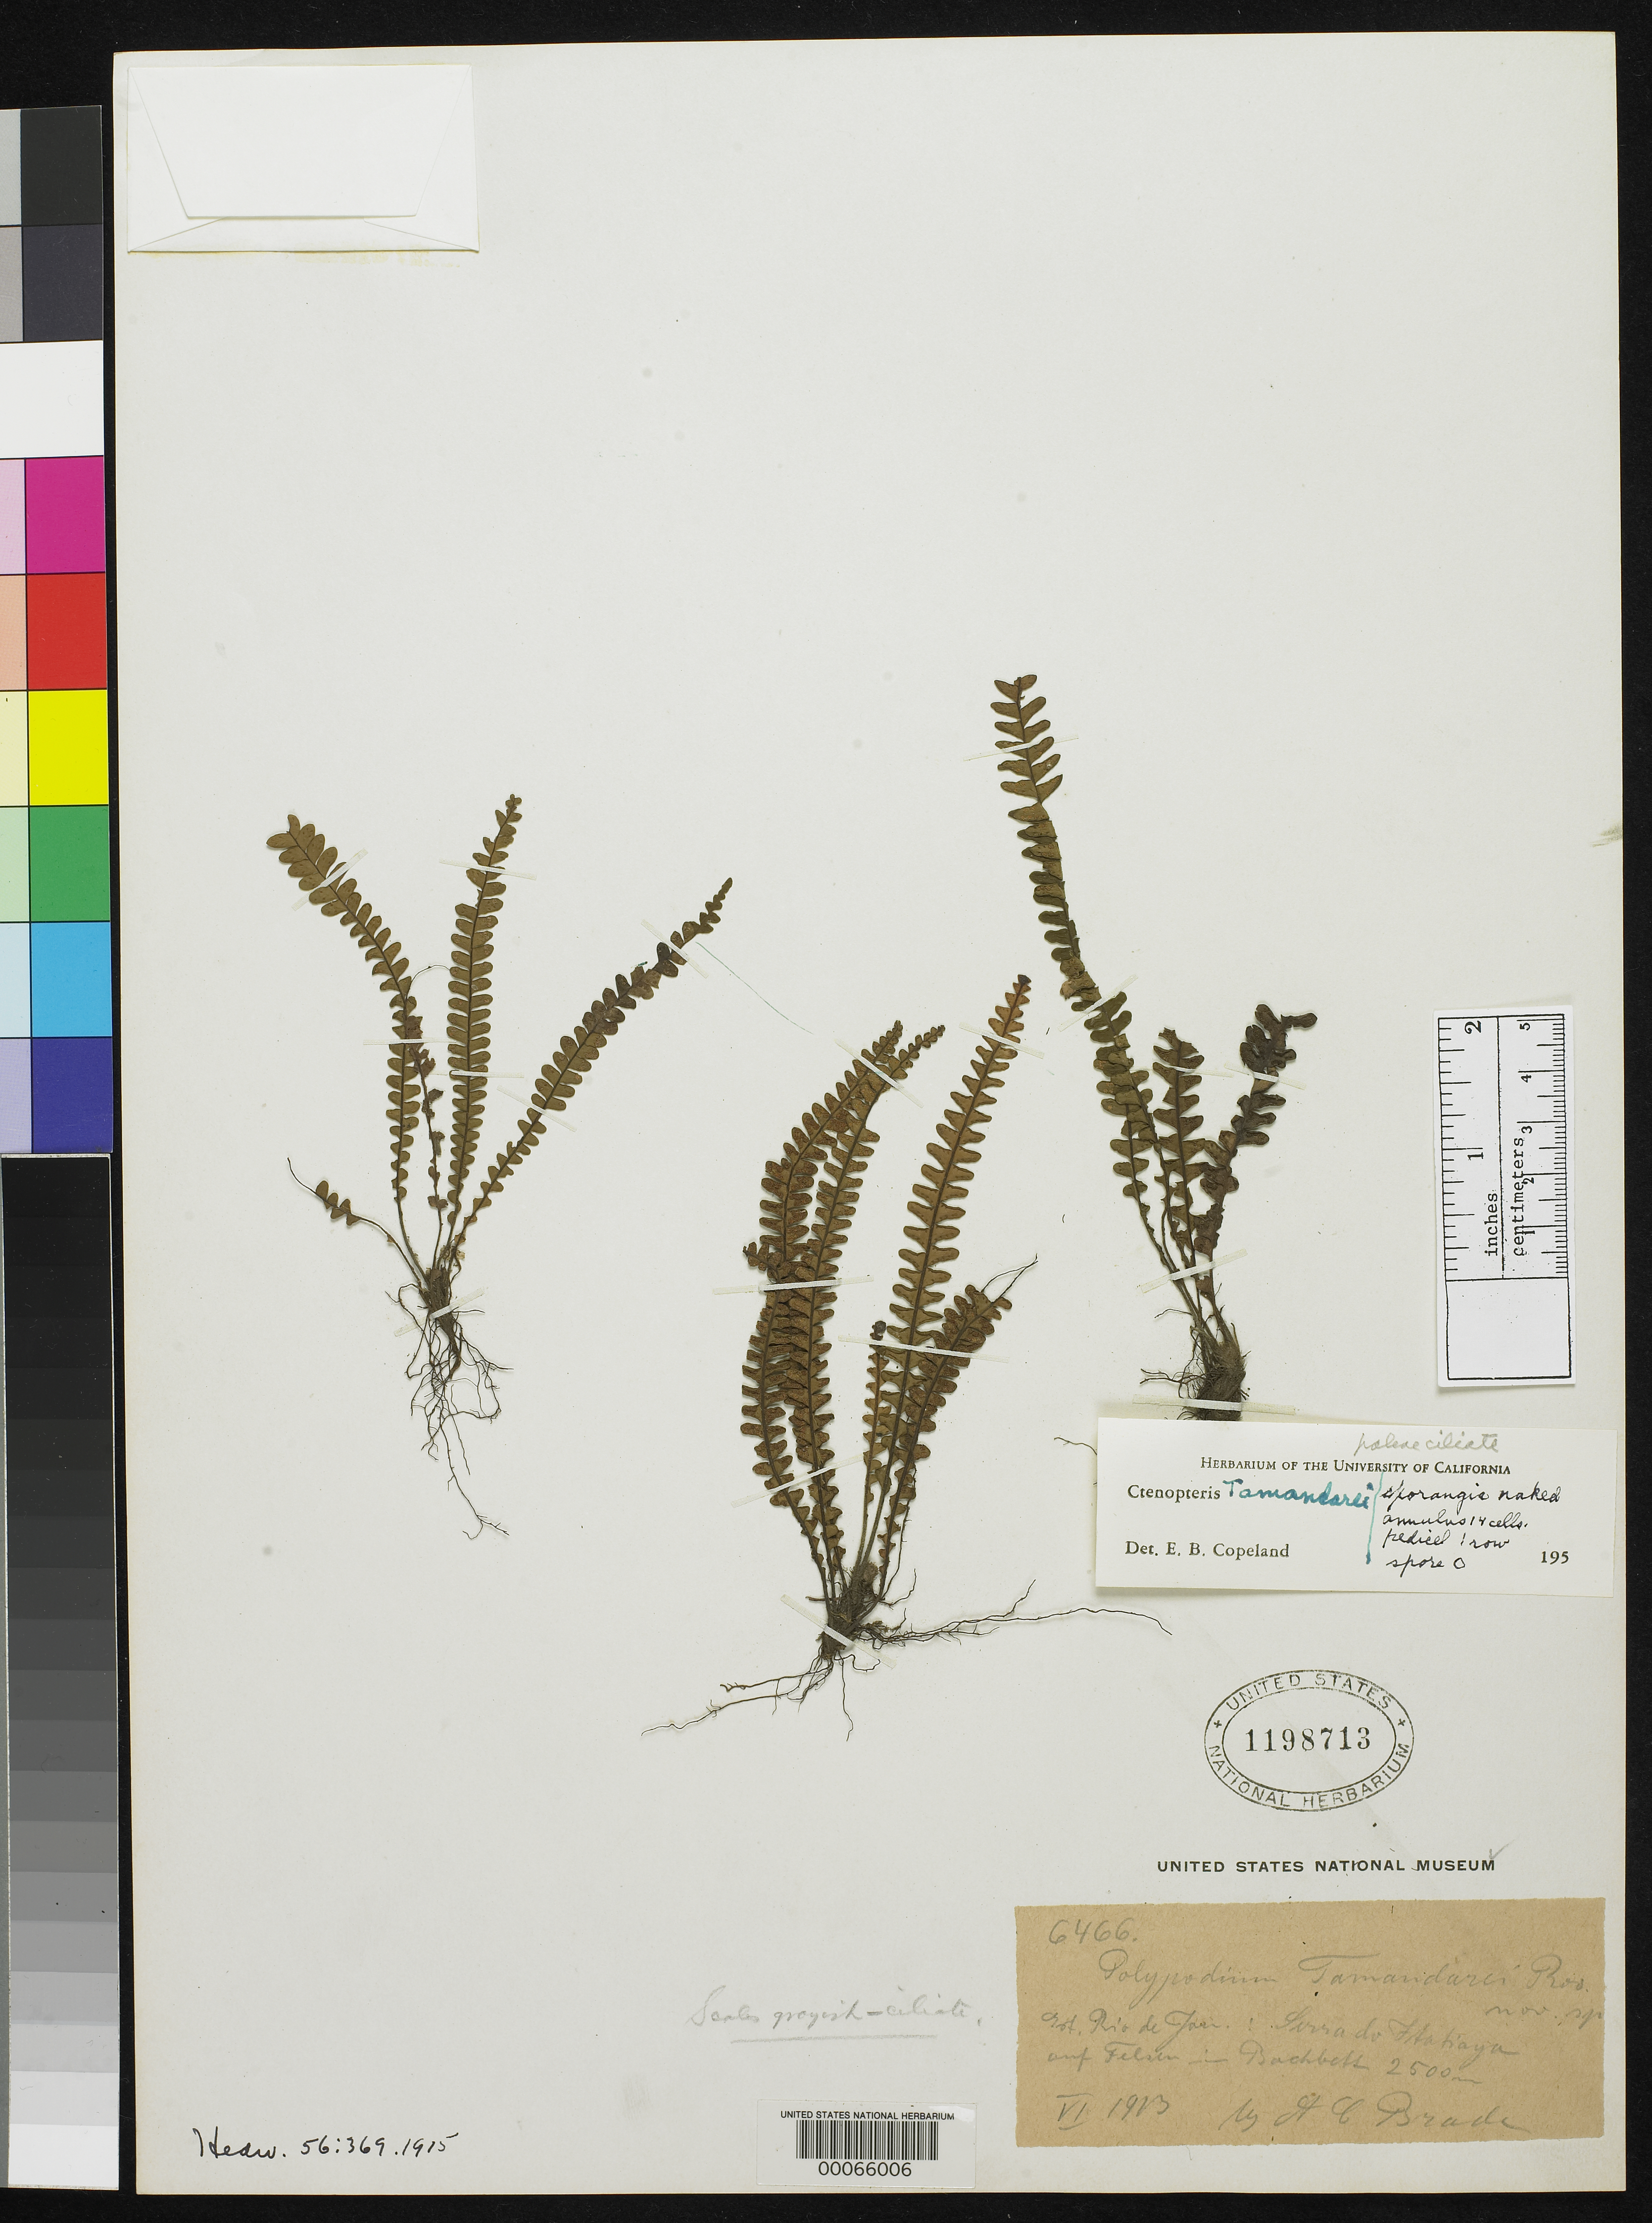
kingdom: Plantae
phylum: Tracheophyta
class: Polypodiopsida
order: Polypodiales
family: Polypodiaceae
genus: Polypodium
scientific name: Polypodium tamandarei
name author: Rosenst.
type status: Type Collection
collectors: A. C. Brade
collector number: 6466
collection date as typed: Jun 1883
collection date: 1883-06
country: Brazil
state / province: Rio de Janeiro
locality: Sierra de Itatiaya.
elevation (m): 2500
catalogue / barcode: US 1198713